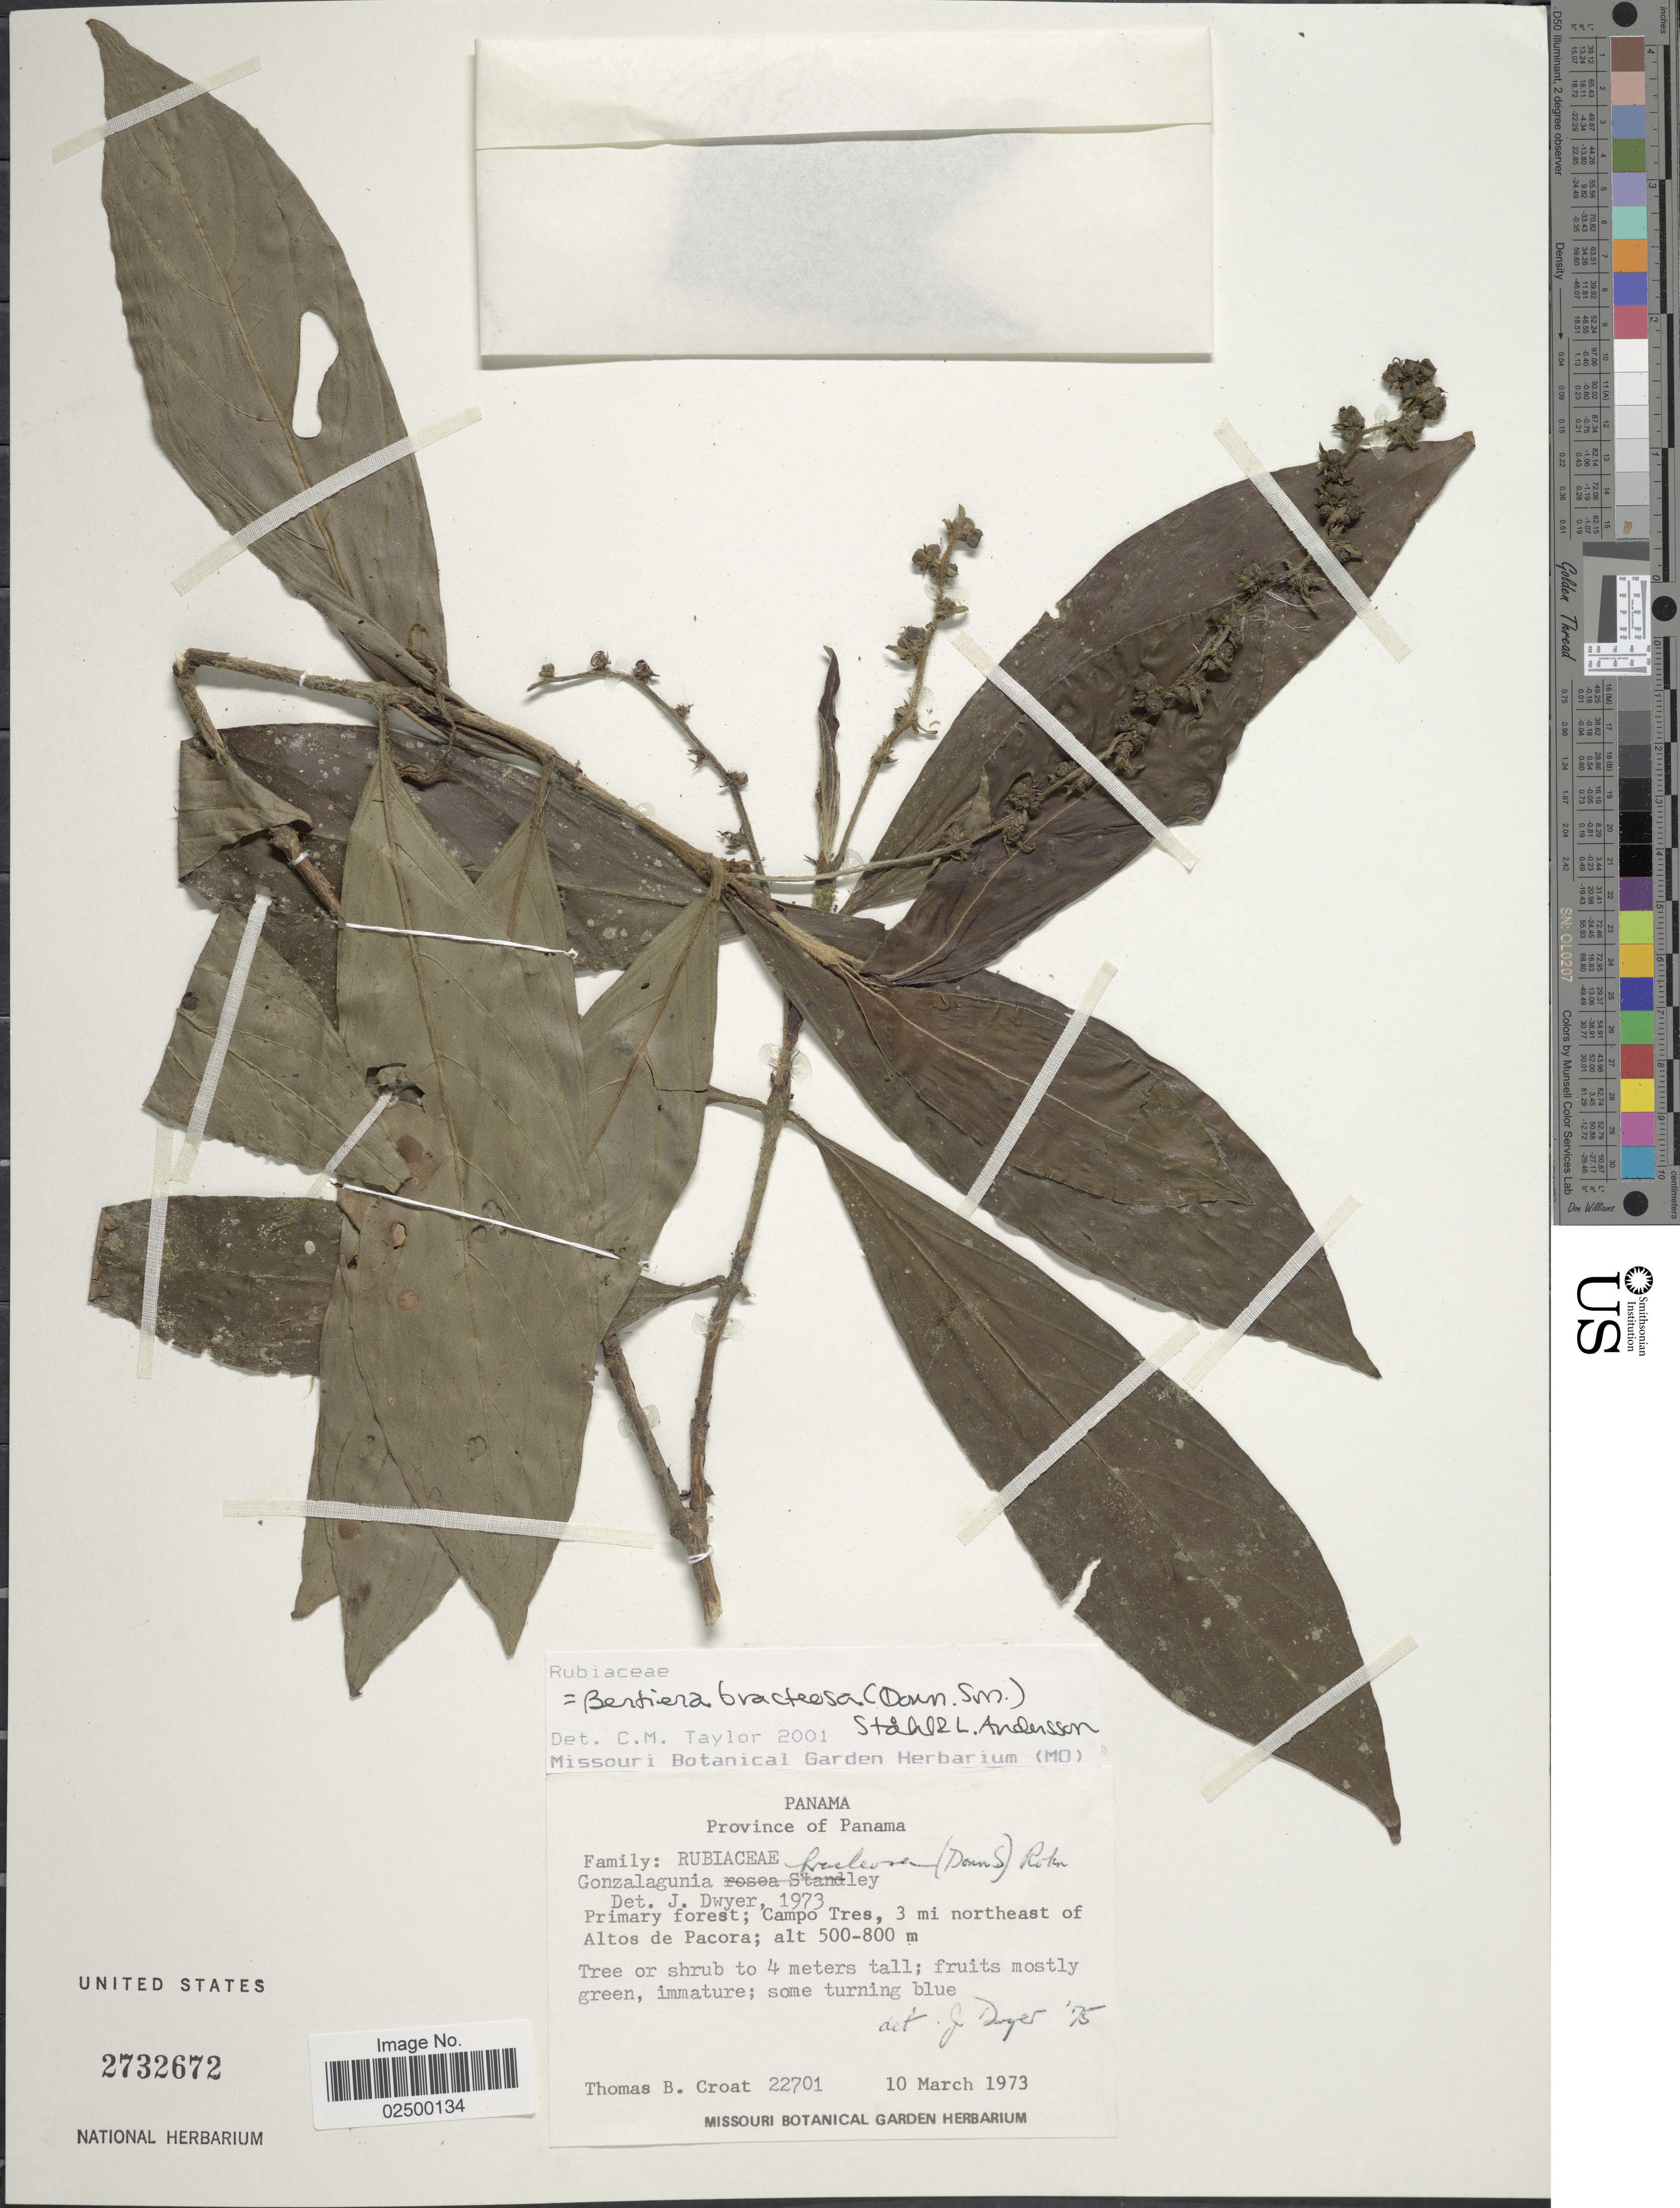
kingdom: Plantae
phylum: Tracheophyta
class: Magnoliopsida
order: Gentianales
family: Rubiaceae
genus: Bertiera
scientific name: Bertiera bracteosa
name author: (Donn. Sm.) B. Ståhl & L. Andersson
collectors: T. B. Croat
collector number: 22701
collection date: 1973-03-10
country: Panama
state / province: Panamá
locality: Primary forest; Campo Tres, 3 mi northeast of Altos de Pacora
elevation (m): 500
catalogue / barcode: US 2732672